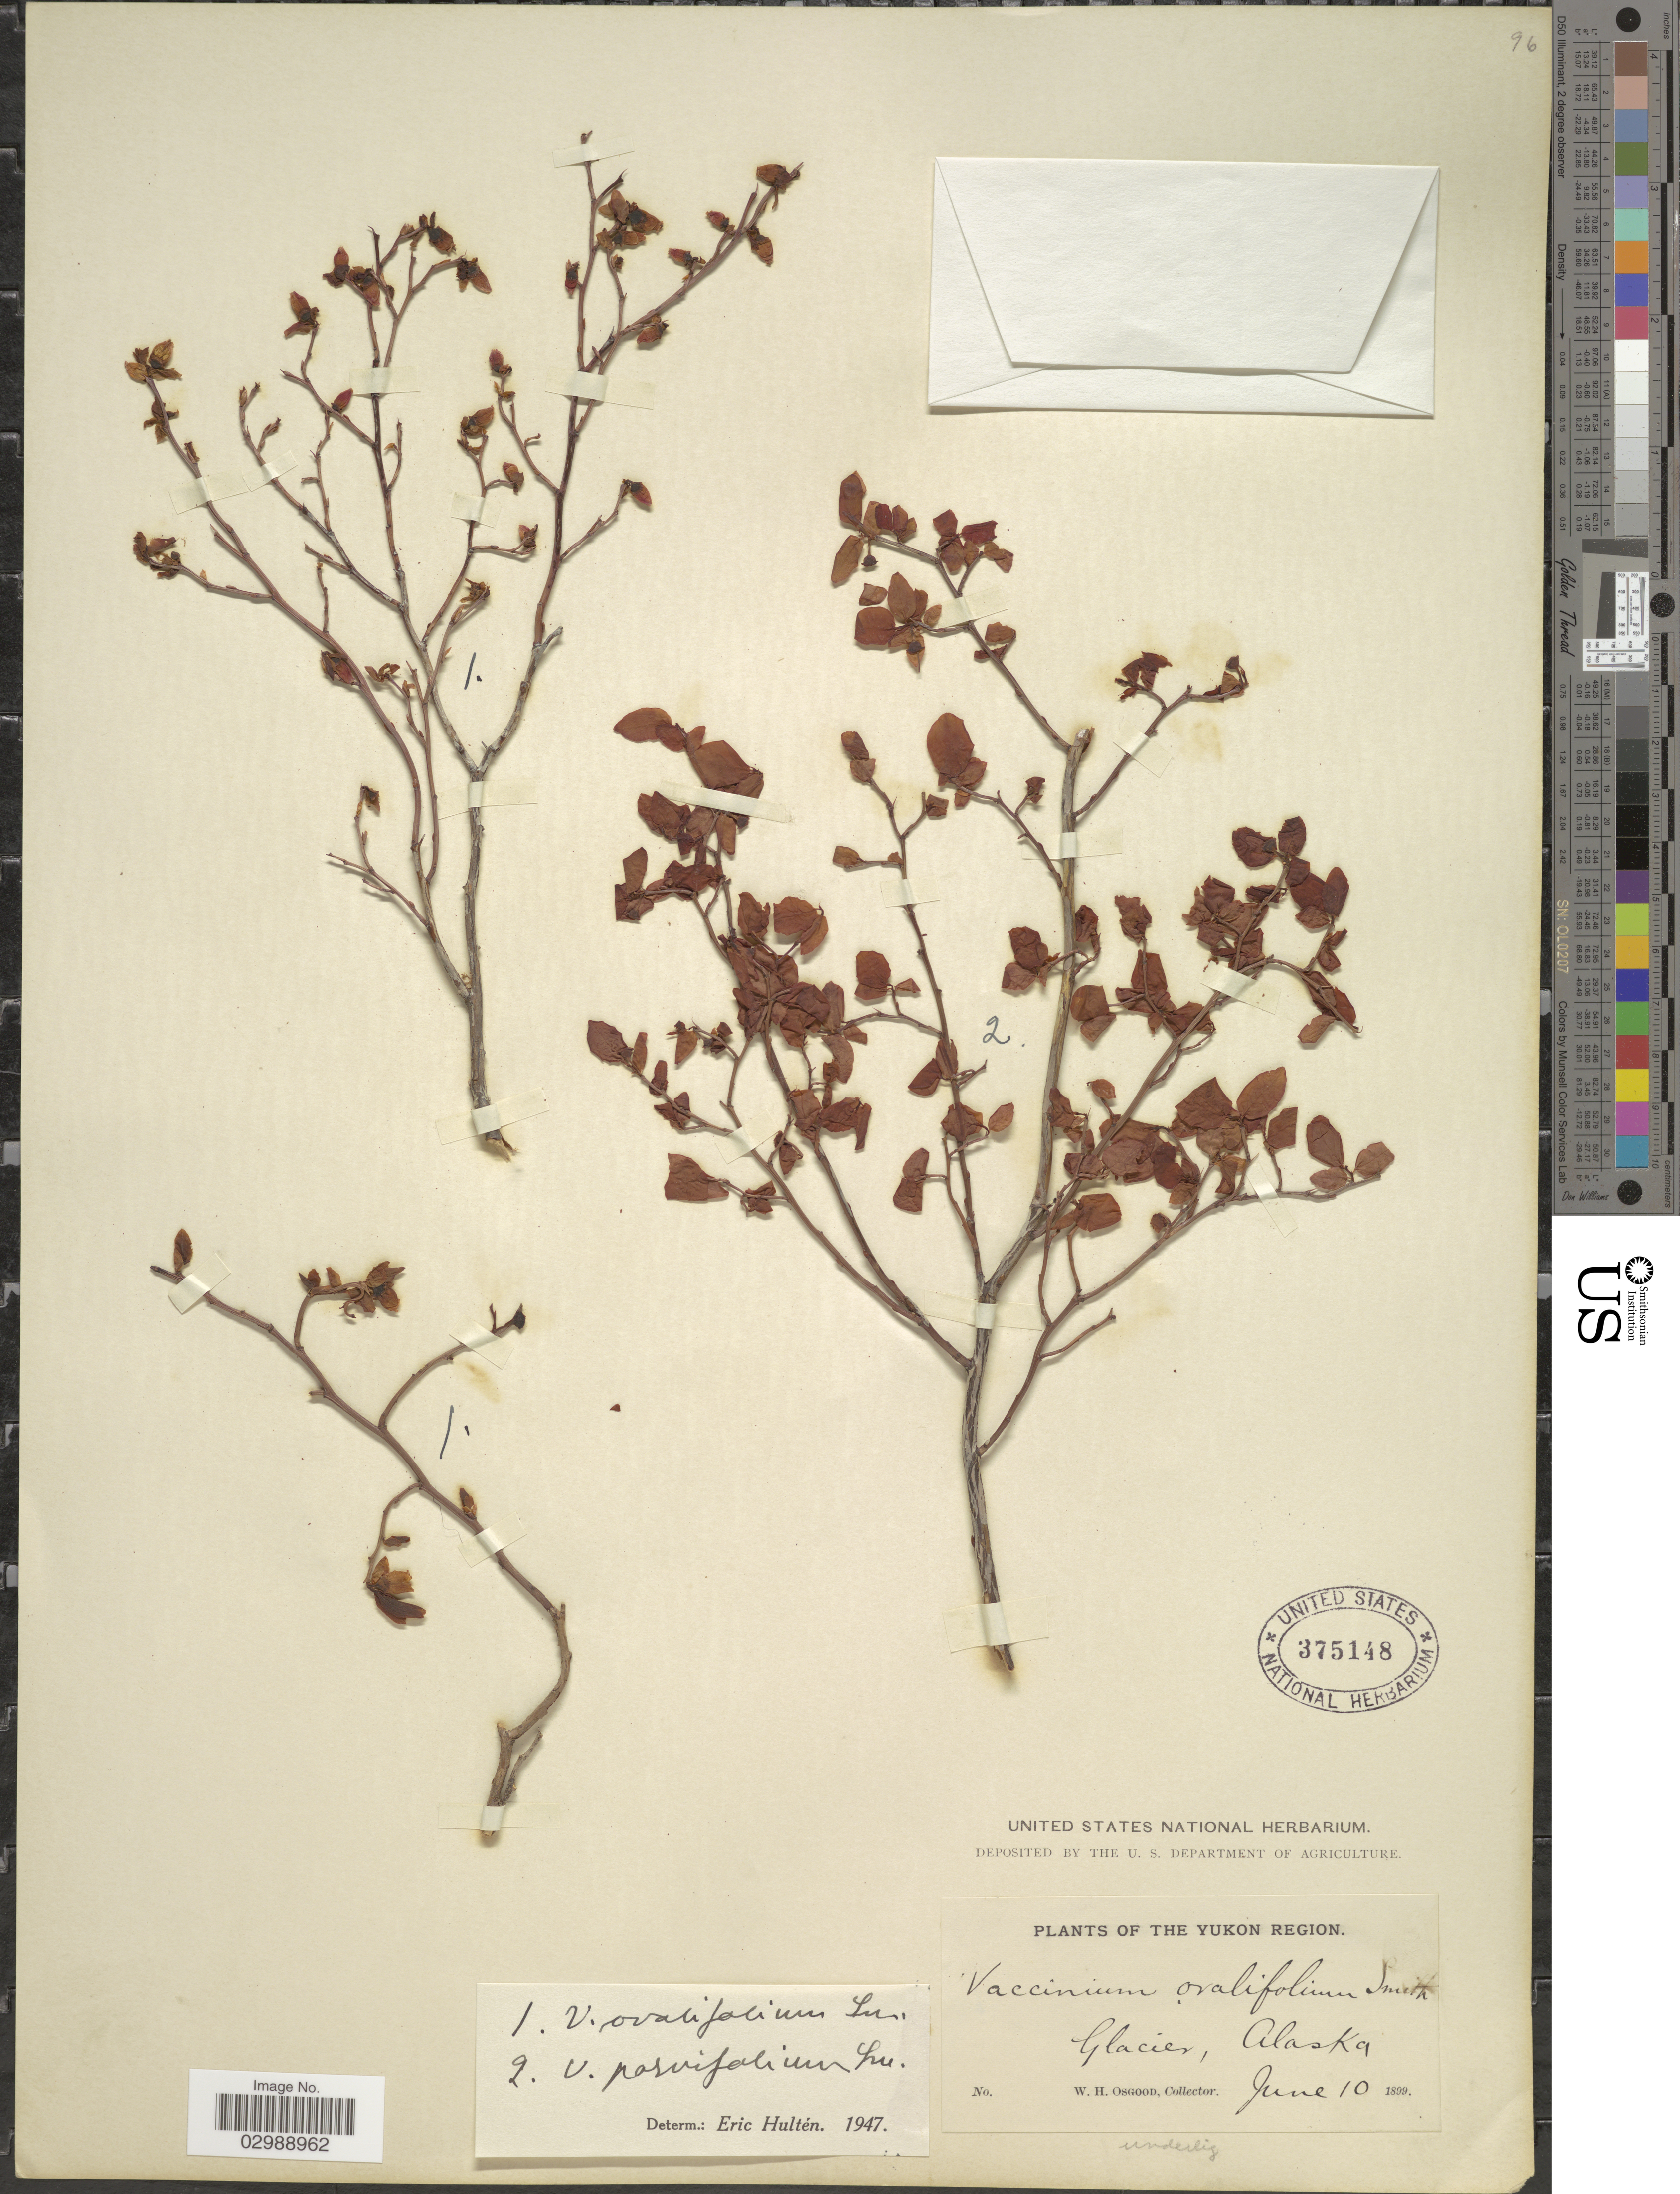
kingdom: Plantae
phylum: Tracheophyta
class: Magnoliopsida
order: Ericales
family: Ericaceae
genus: Vaccinium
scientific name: Vaccinium ovalifolium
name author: Sm.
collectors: W. Osgood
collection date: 1899-06-10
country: United States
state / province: Alaska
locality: Yukon Region. Glacier.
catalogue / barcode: US 375148